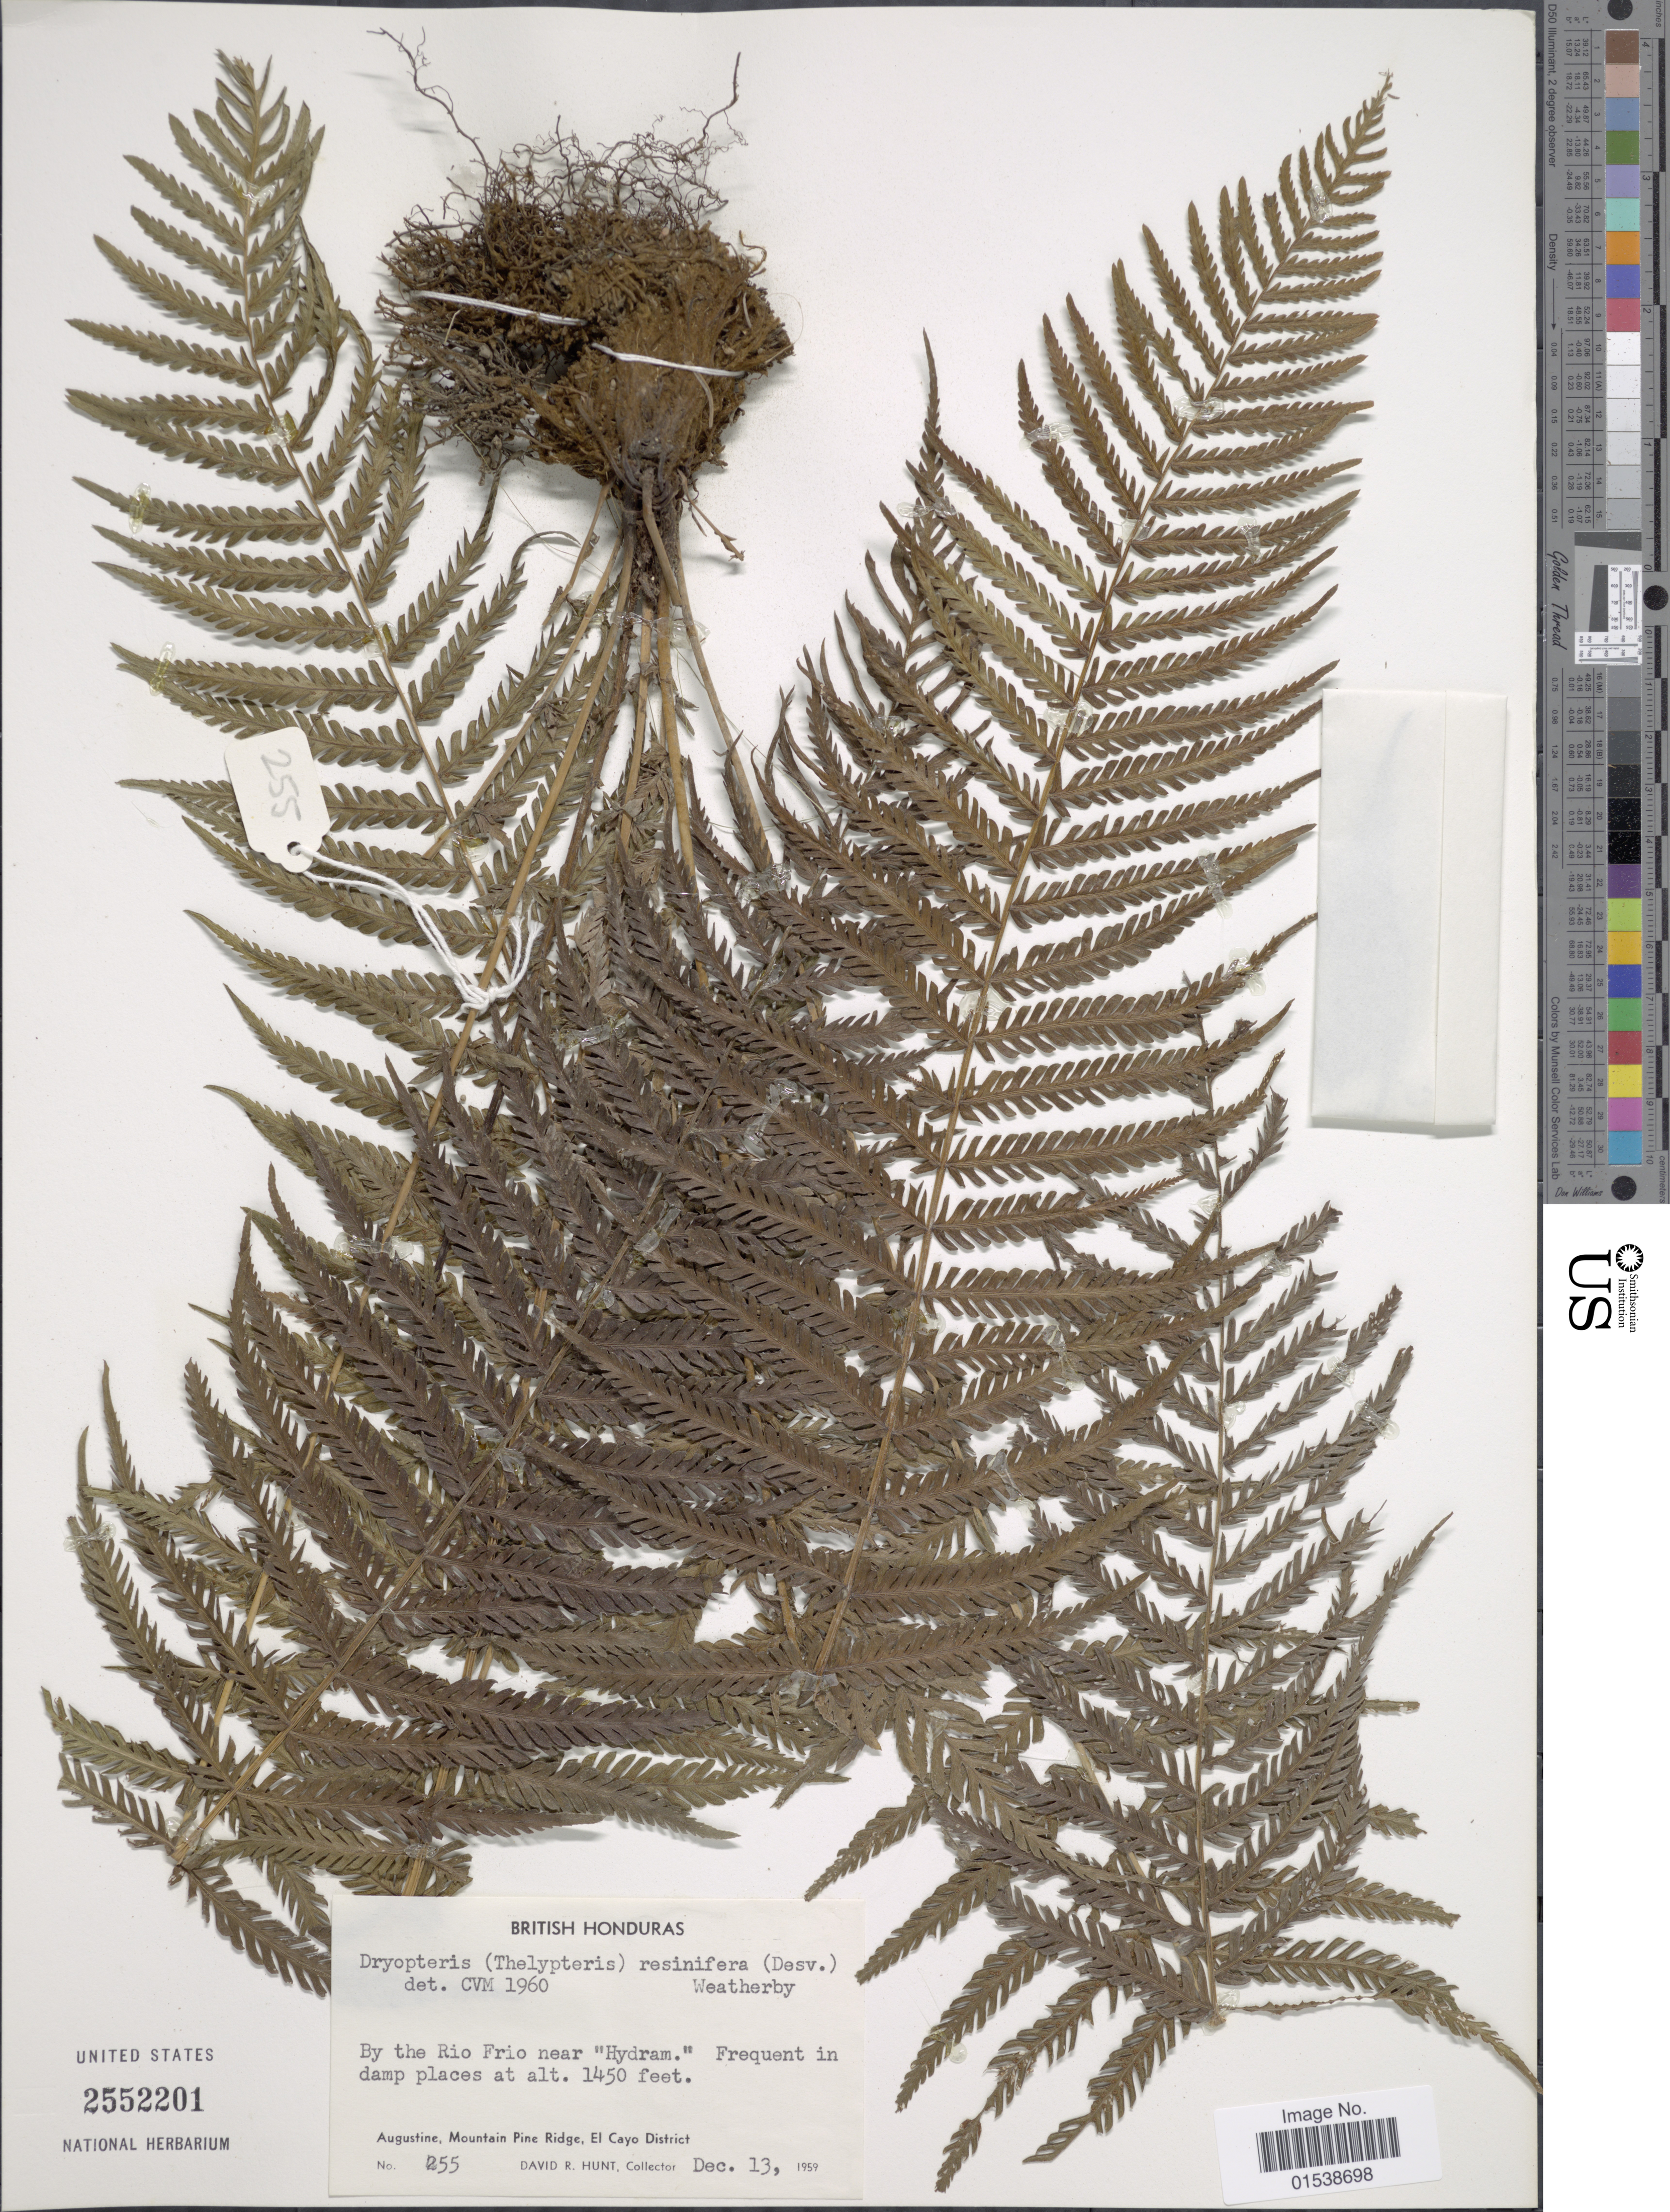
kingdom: Plantae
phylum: Tracheophyta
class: Polypodiopsida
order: Polypodiales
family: Thelypteridaceae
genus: Amauropelta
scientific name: Amauropelta resinifera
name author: (Desv.) Pic. Serm.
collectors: D. R. Hunt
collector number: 255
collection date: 1959-12-13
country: Belize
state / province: Cayo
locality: British Honduras, by the Rio Frio near Hydram, Augustine, Mountain Pine Ridge, El Cayo District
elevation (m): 442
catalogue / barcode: US 2552201